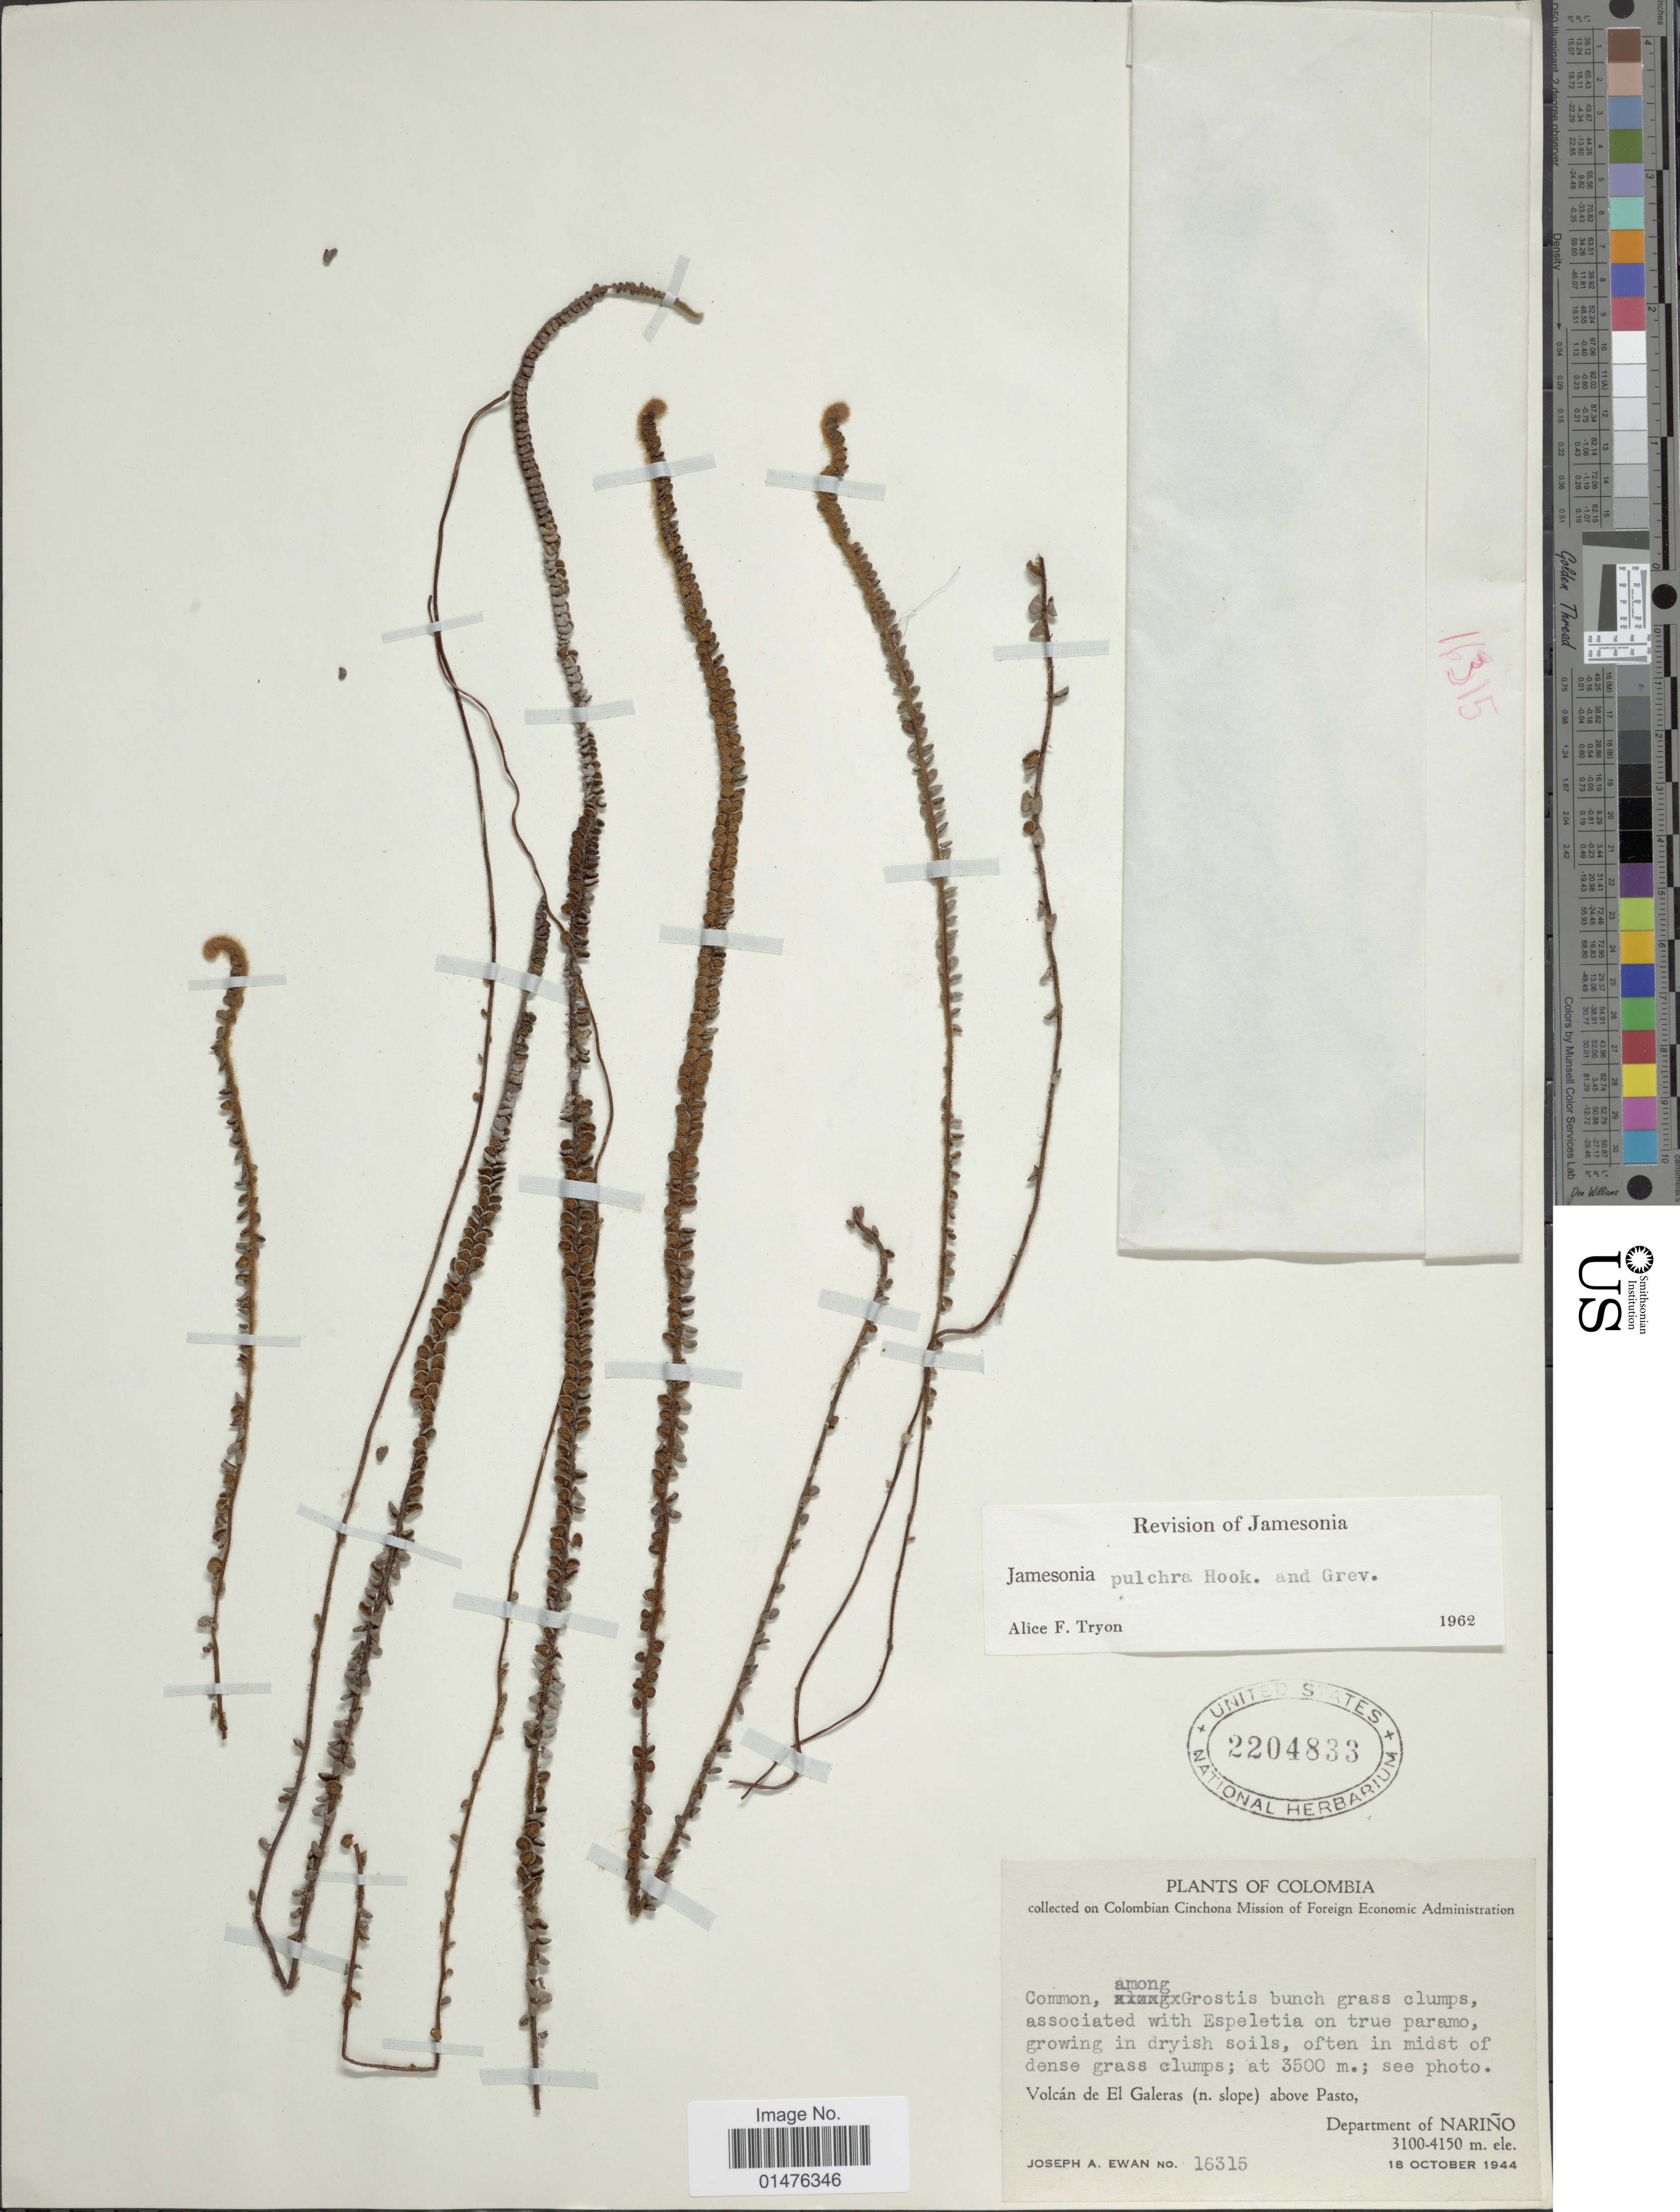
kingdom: Plantae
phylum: Tracheophyta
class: Polypodiopsida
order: Polypodiales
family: Pteridaceae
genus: Jamesonia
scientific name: Jamesonia pulchra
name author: Hook. & Grev.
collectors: J. A. Ewan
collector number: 16315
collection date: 1944-10-18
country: Colombia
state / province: Nariño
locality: Volcán de El Galeras (n.slope) above Pasto, Department of Nariño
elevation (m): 3100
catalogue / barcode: US 2204833